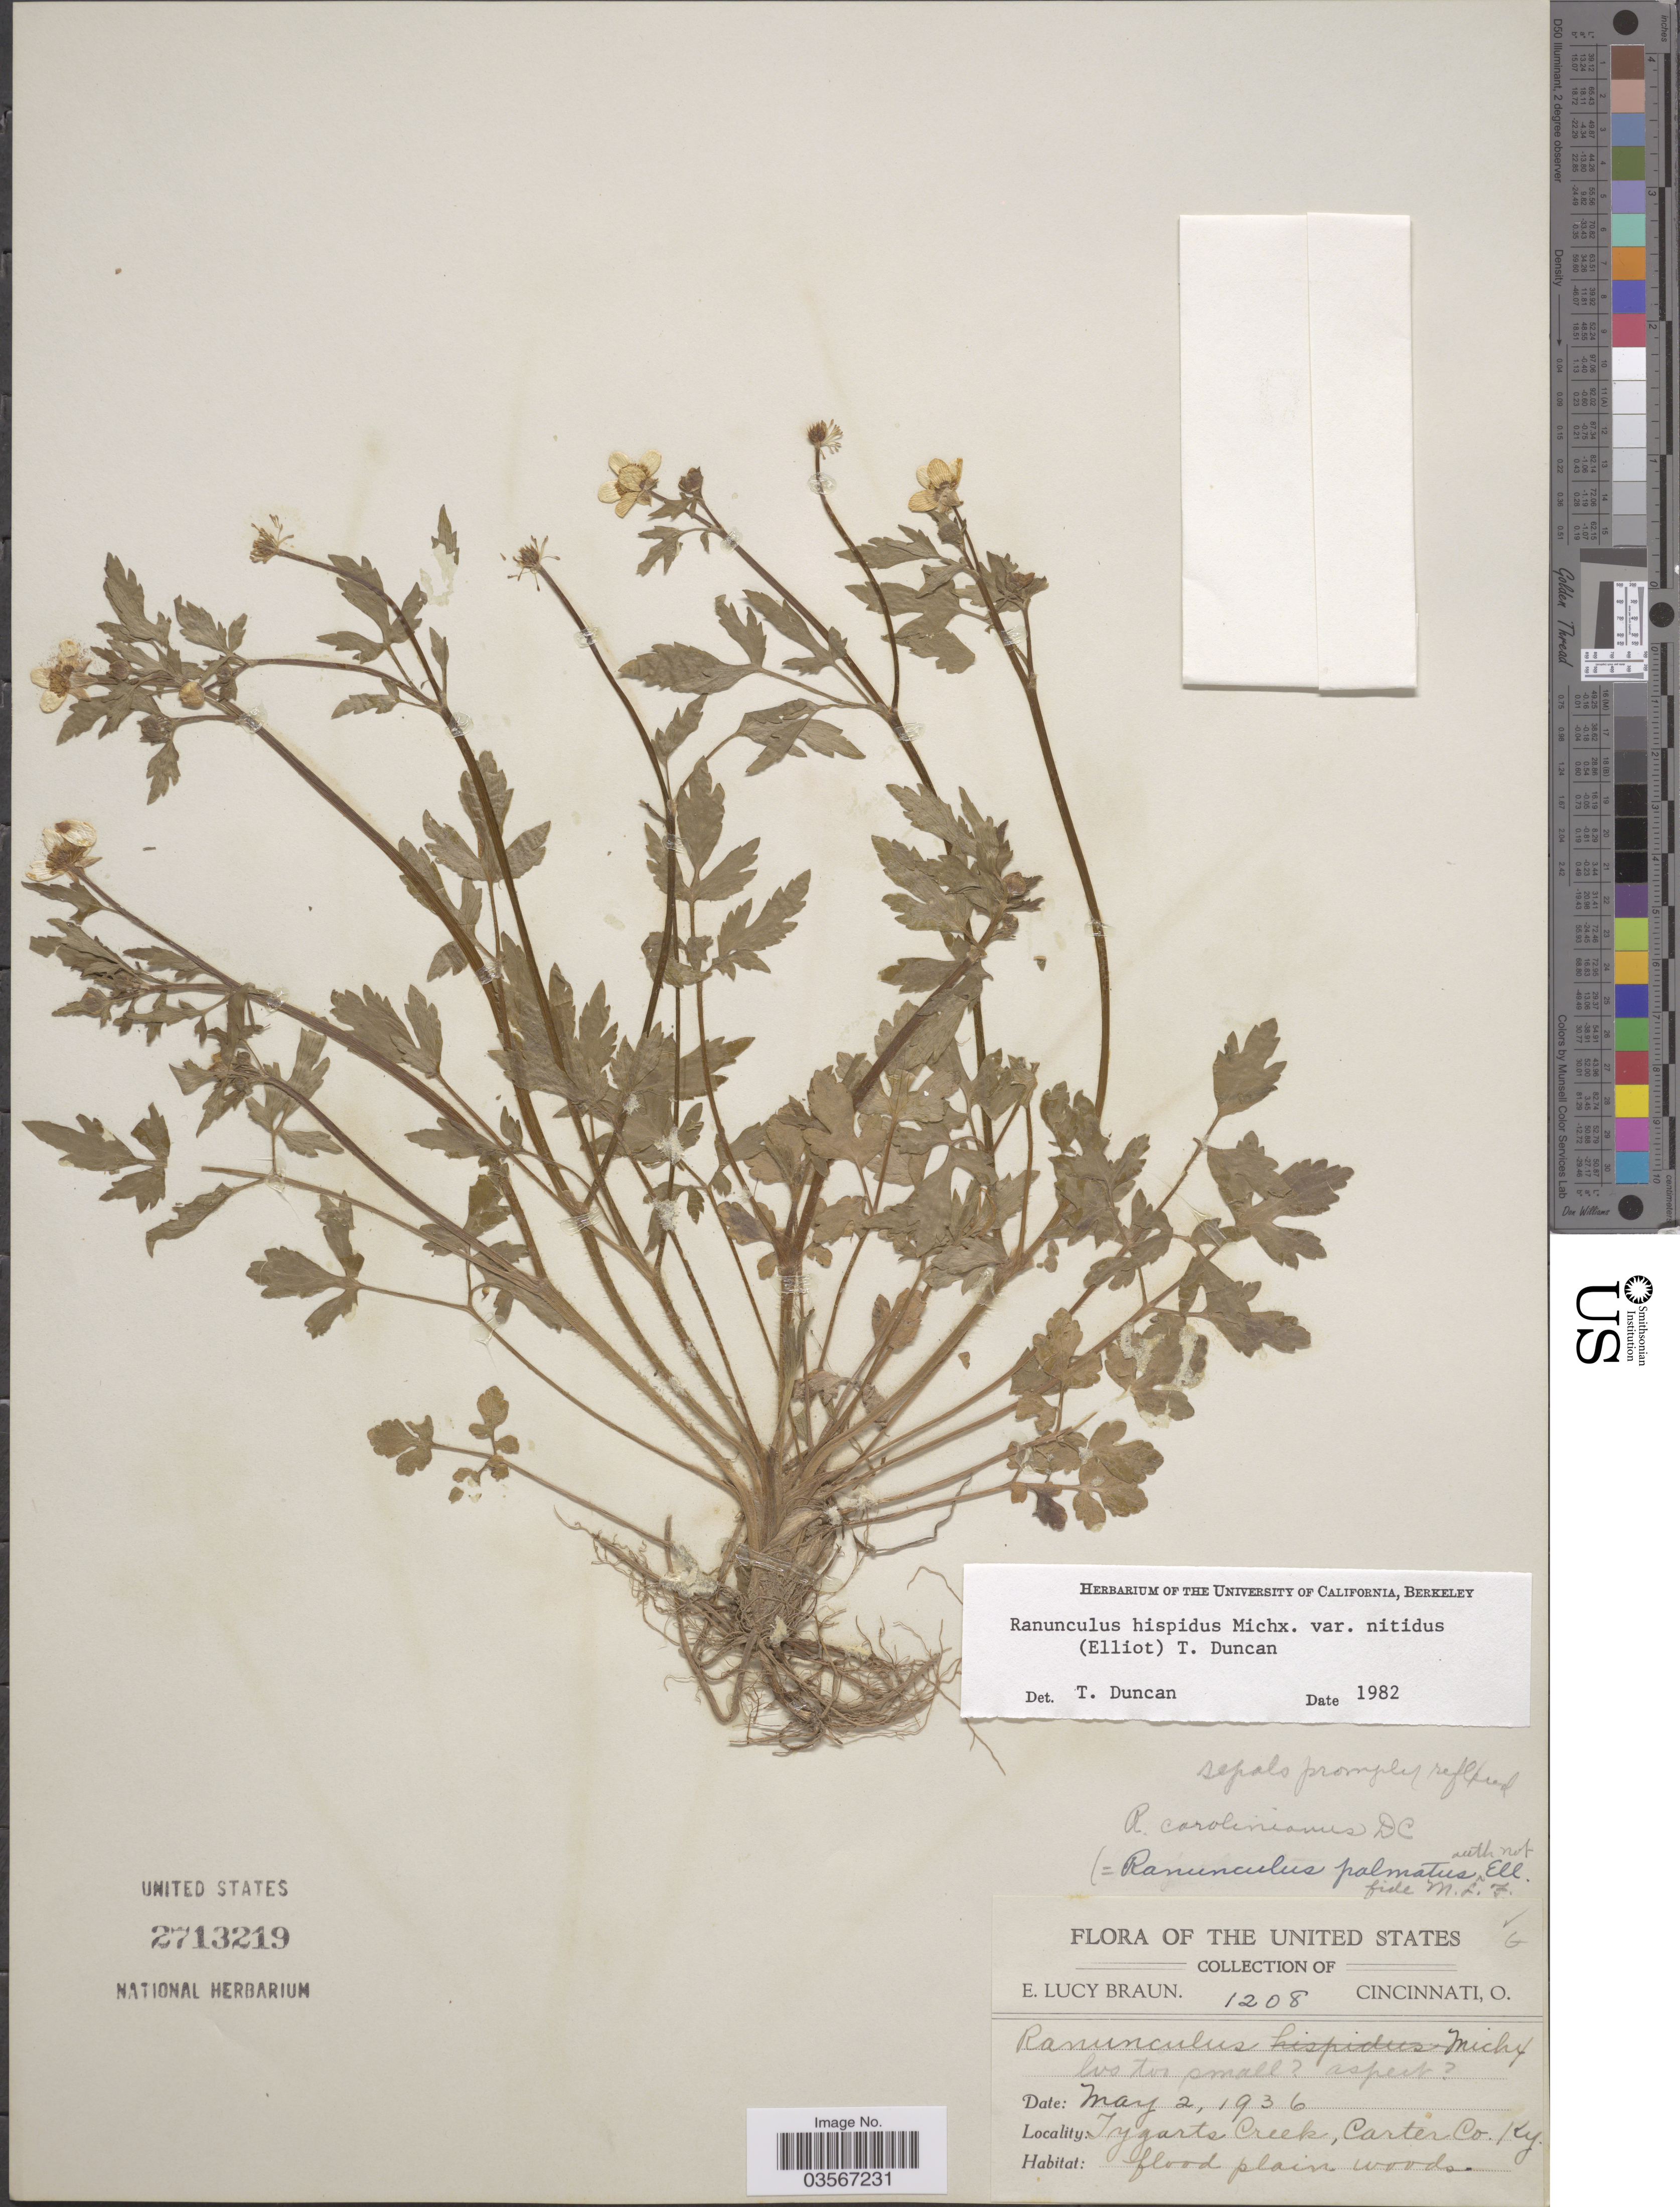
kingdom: Plantae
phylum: Tracheophyta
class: Magnoliopsida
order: Ranunculales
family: Ranunculaceae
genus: Ranunculus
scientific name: Ranunculus hispidus var. nitidus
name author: (Chapm.) T. Duncan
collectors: E. L. Braun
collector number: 1208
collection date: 1936-05-02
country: United States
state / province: Kentucky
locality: Tygarts Creek, Carter Co.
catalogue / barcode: US 2713219